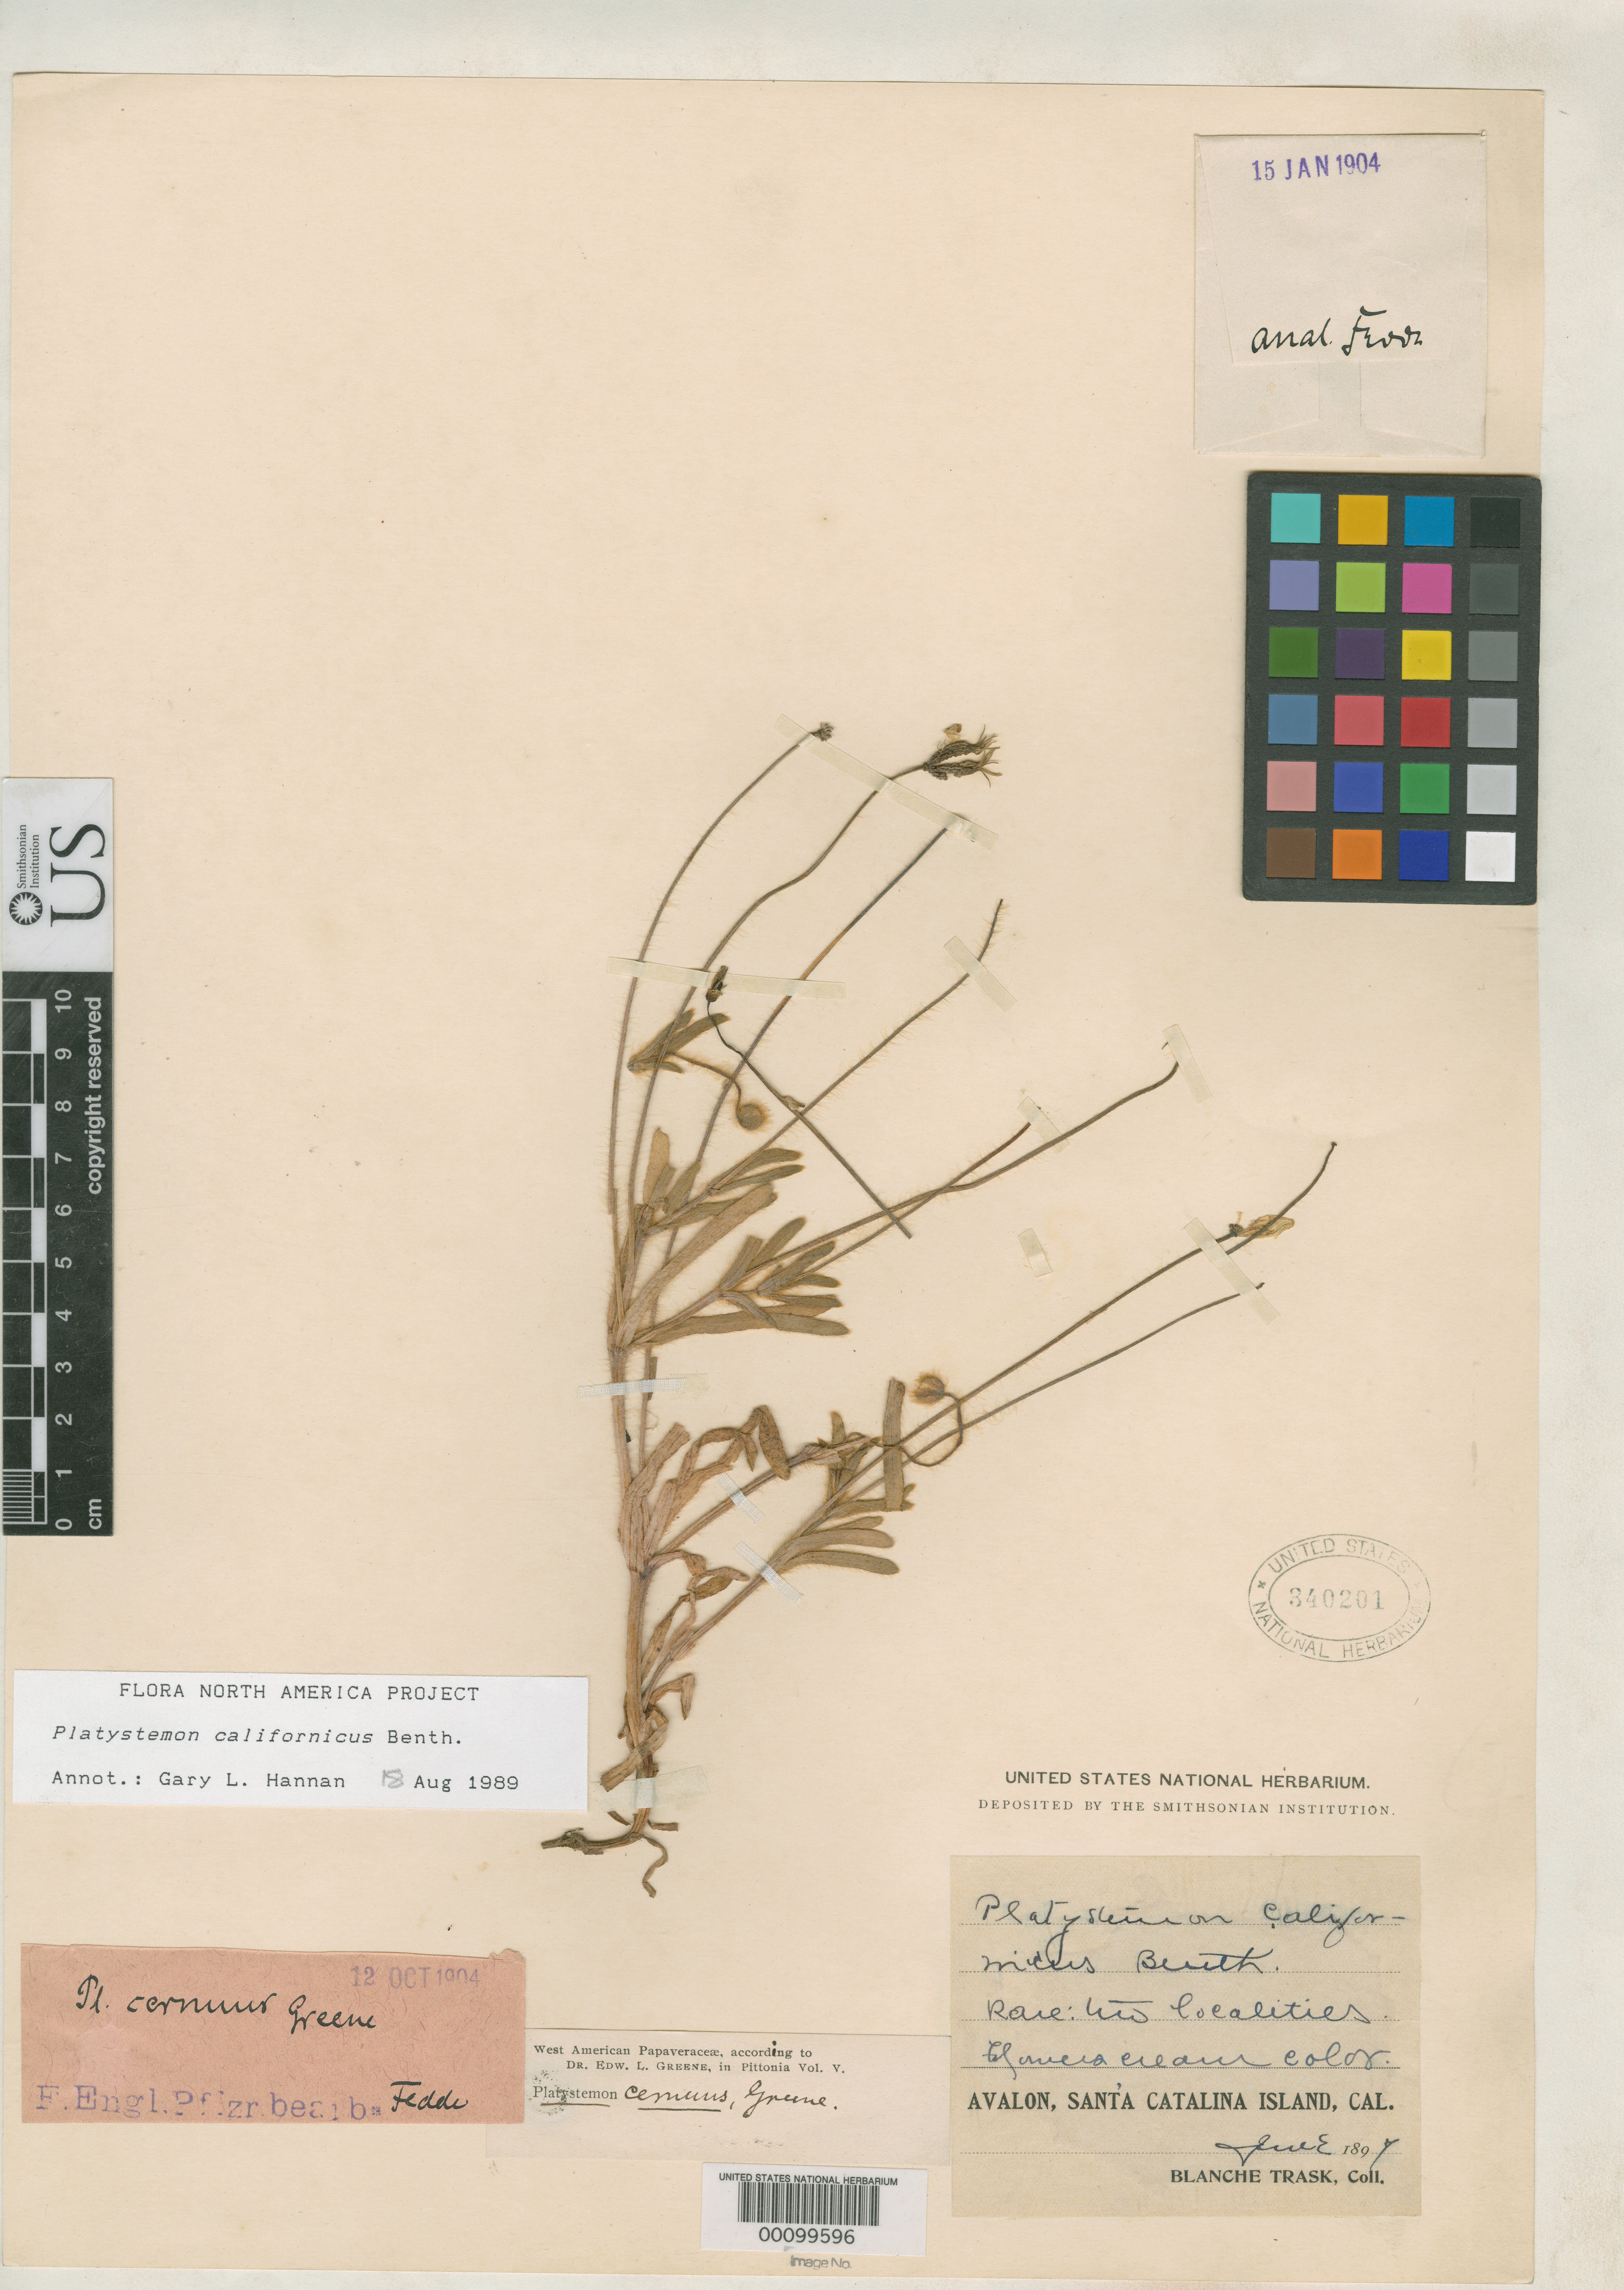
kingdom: Plantae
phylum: Tracheophyta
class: Magnoliopsida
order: Ranunculales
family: Papaveraceae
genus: Platystemon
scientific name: Platystemon cernuus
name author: Greene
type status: Isotype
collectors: B. Trask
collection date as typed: Jun 1897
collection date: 1897-06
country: United States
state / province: California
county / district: Los Angeles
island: Santa Catalina Island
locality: Avalon.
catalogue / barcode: US 340201